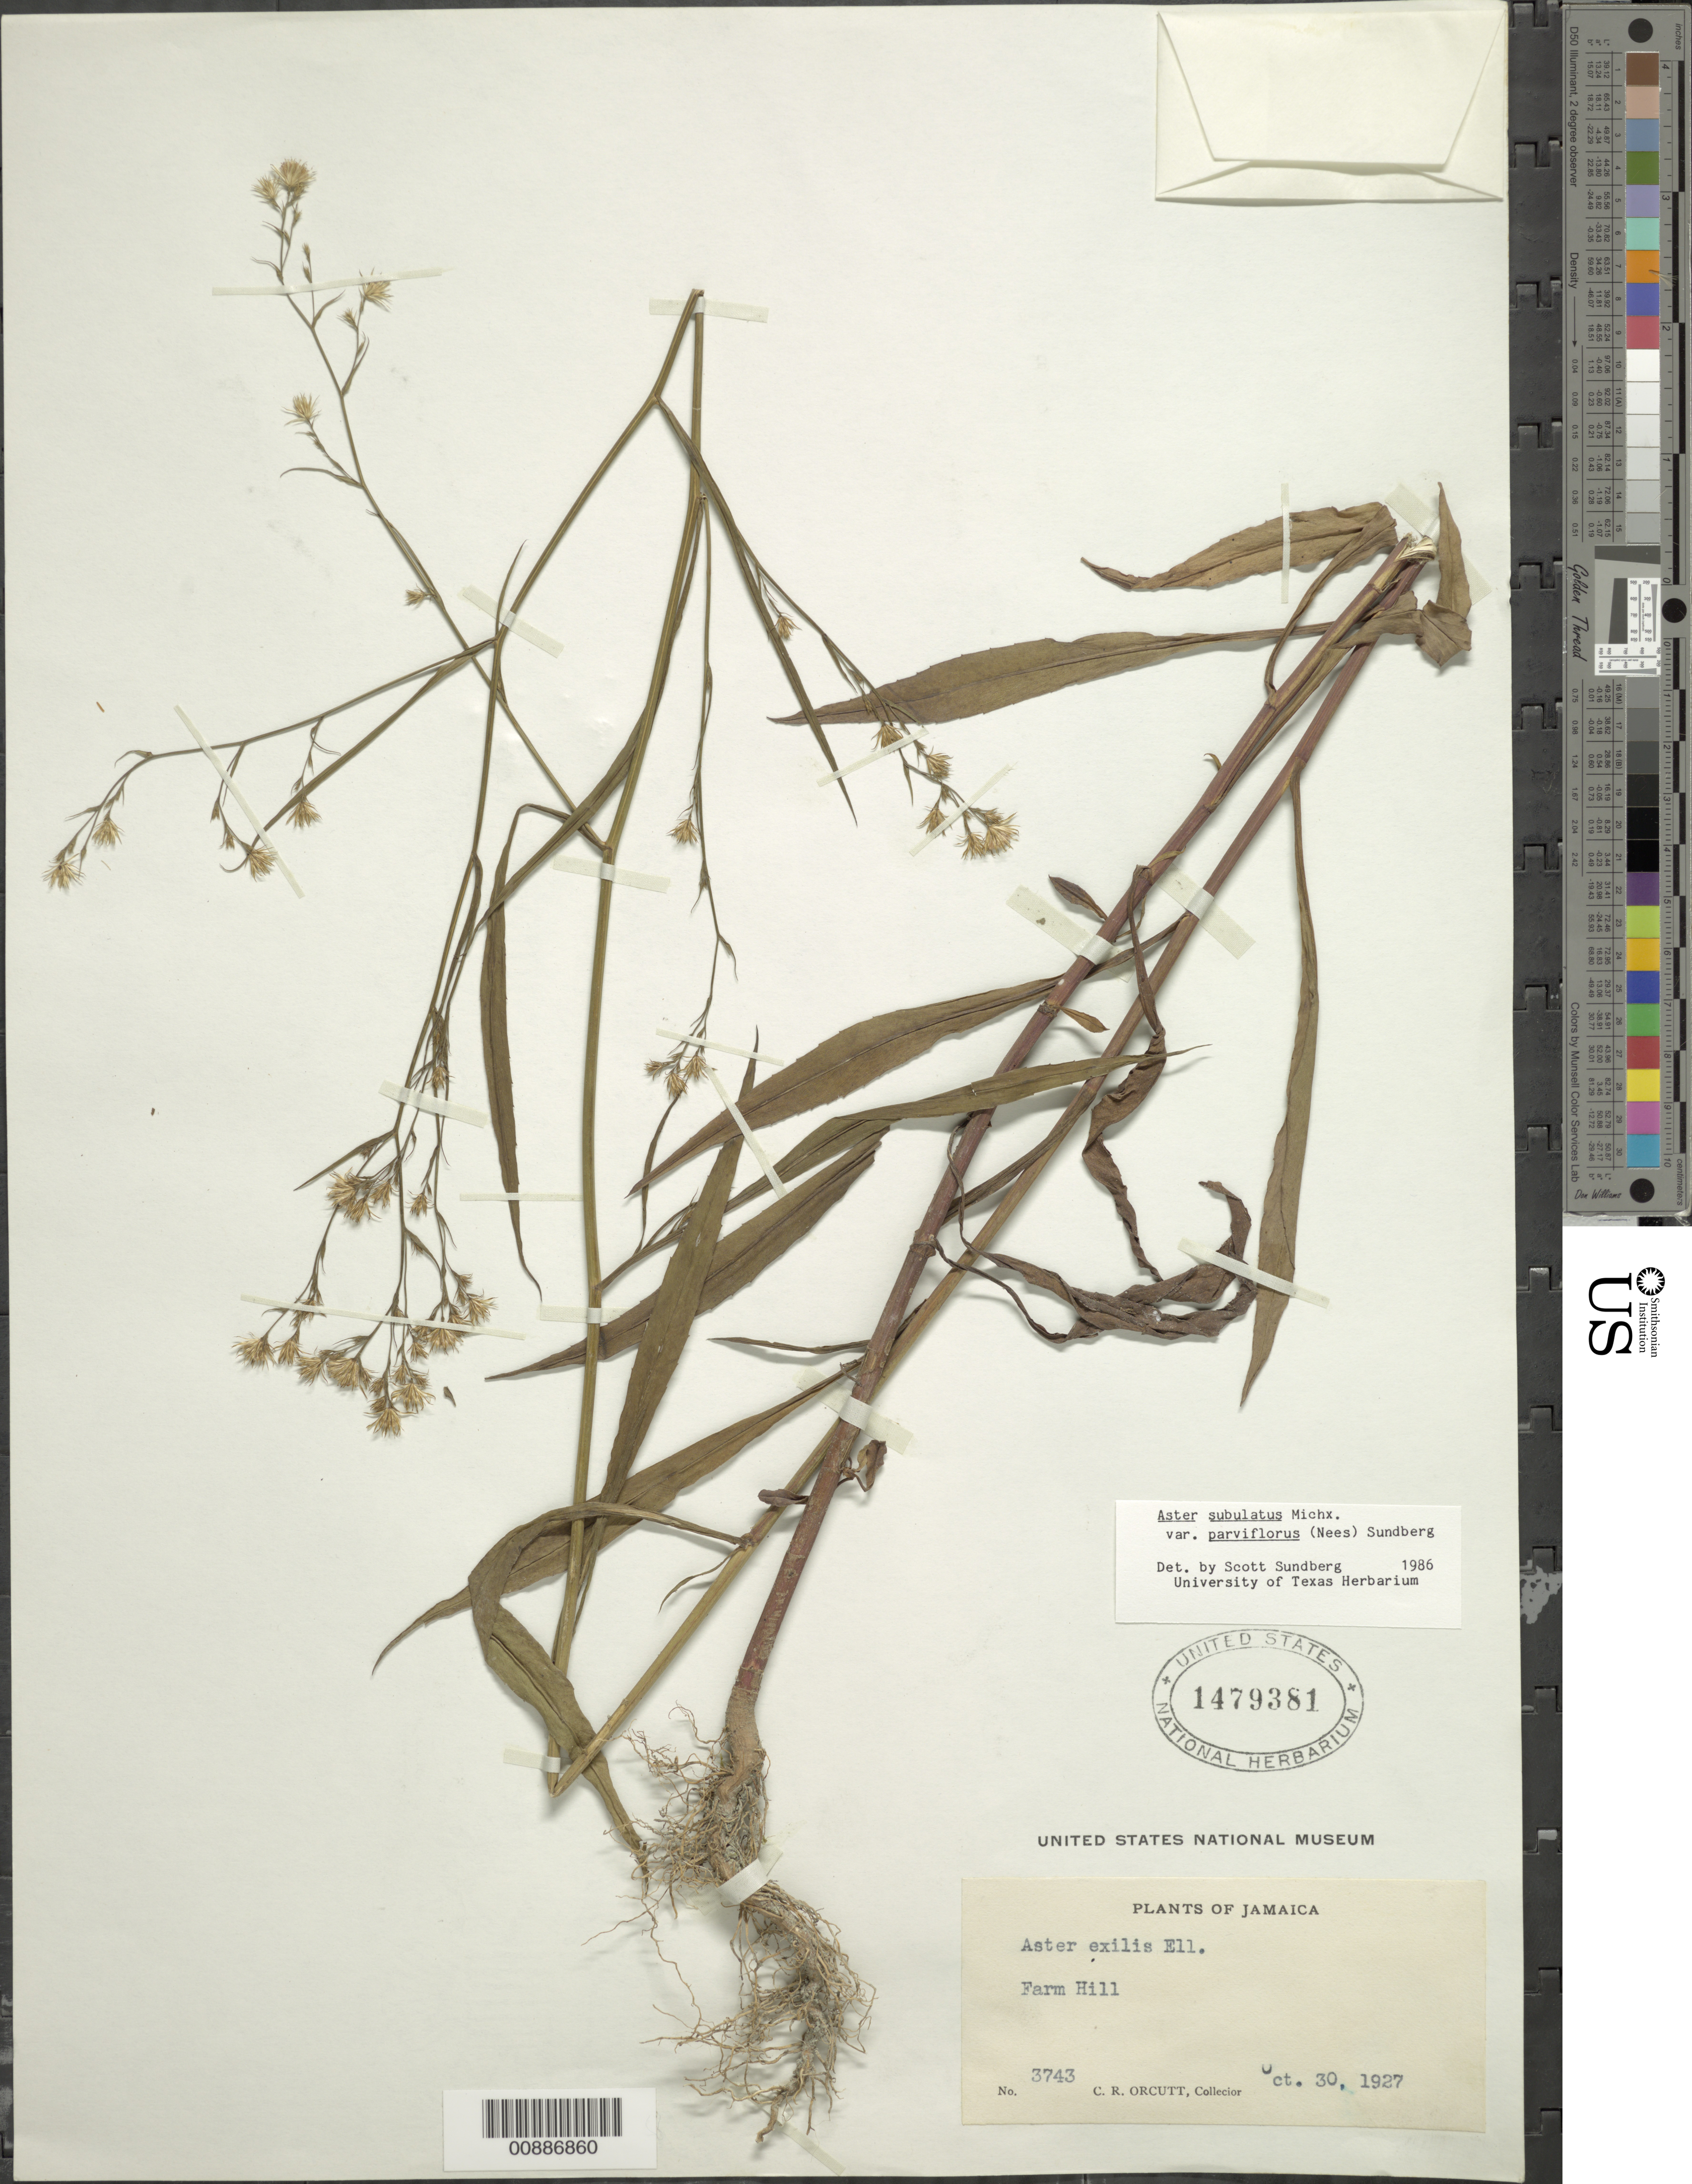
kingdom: Plantae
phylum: Tracheophyta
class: Magnoliopsida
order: Asterales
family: Asteraceae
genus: Symphyotrichum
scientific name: Symphyotrichum subulatum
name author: (Michx.) G.L. Nesom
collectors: C. R. Orcutt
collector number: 3743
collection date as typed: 30 Oct 1927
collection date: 1927-10-30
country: Jamaica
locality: Farm Hill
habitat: Hill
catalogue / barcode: US 1479381